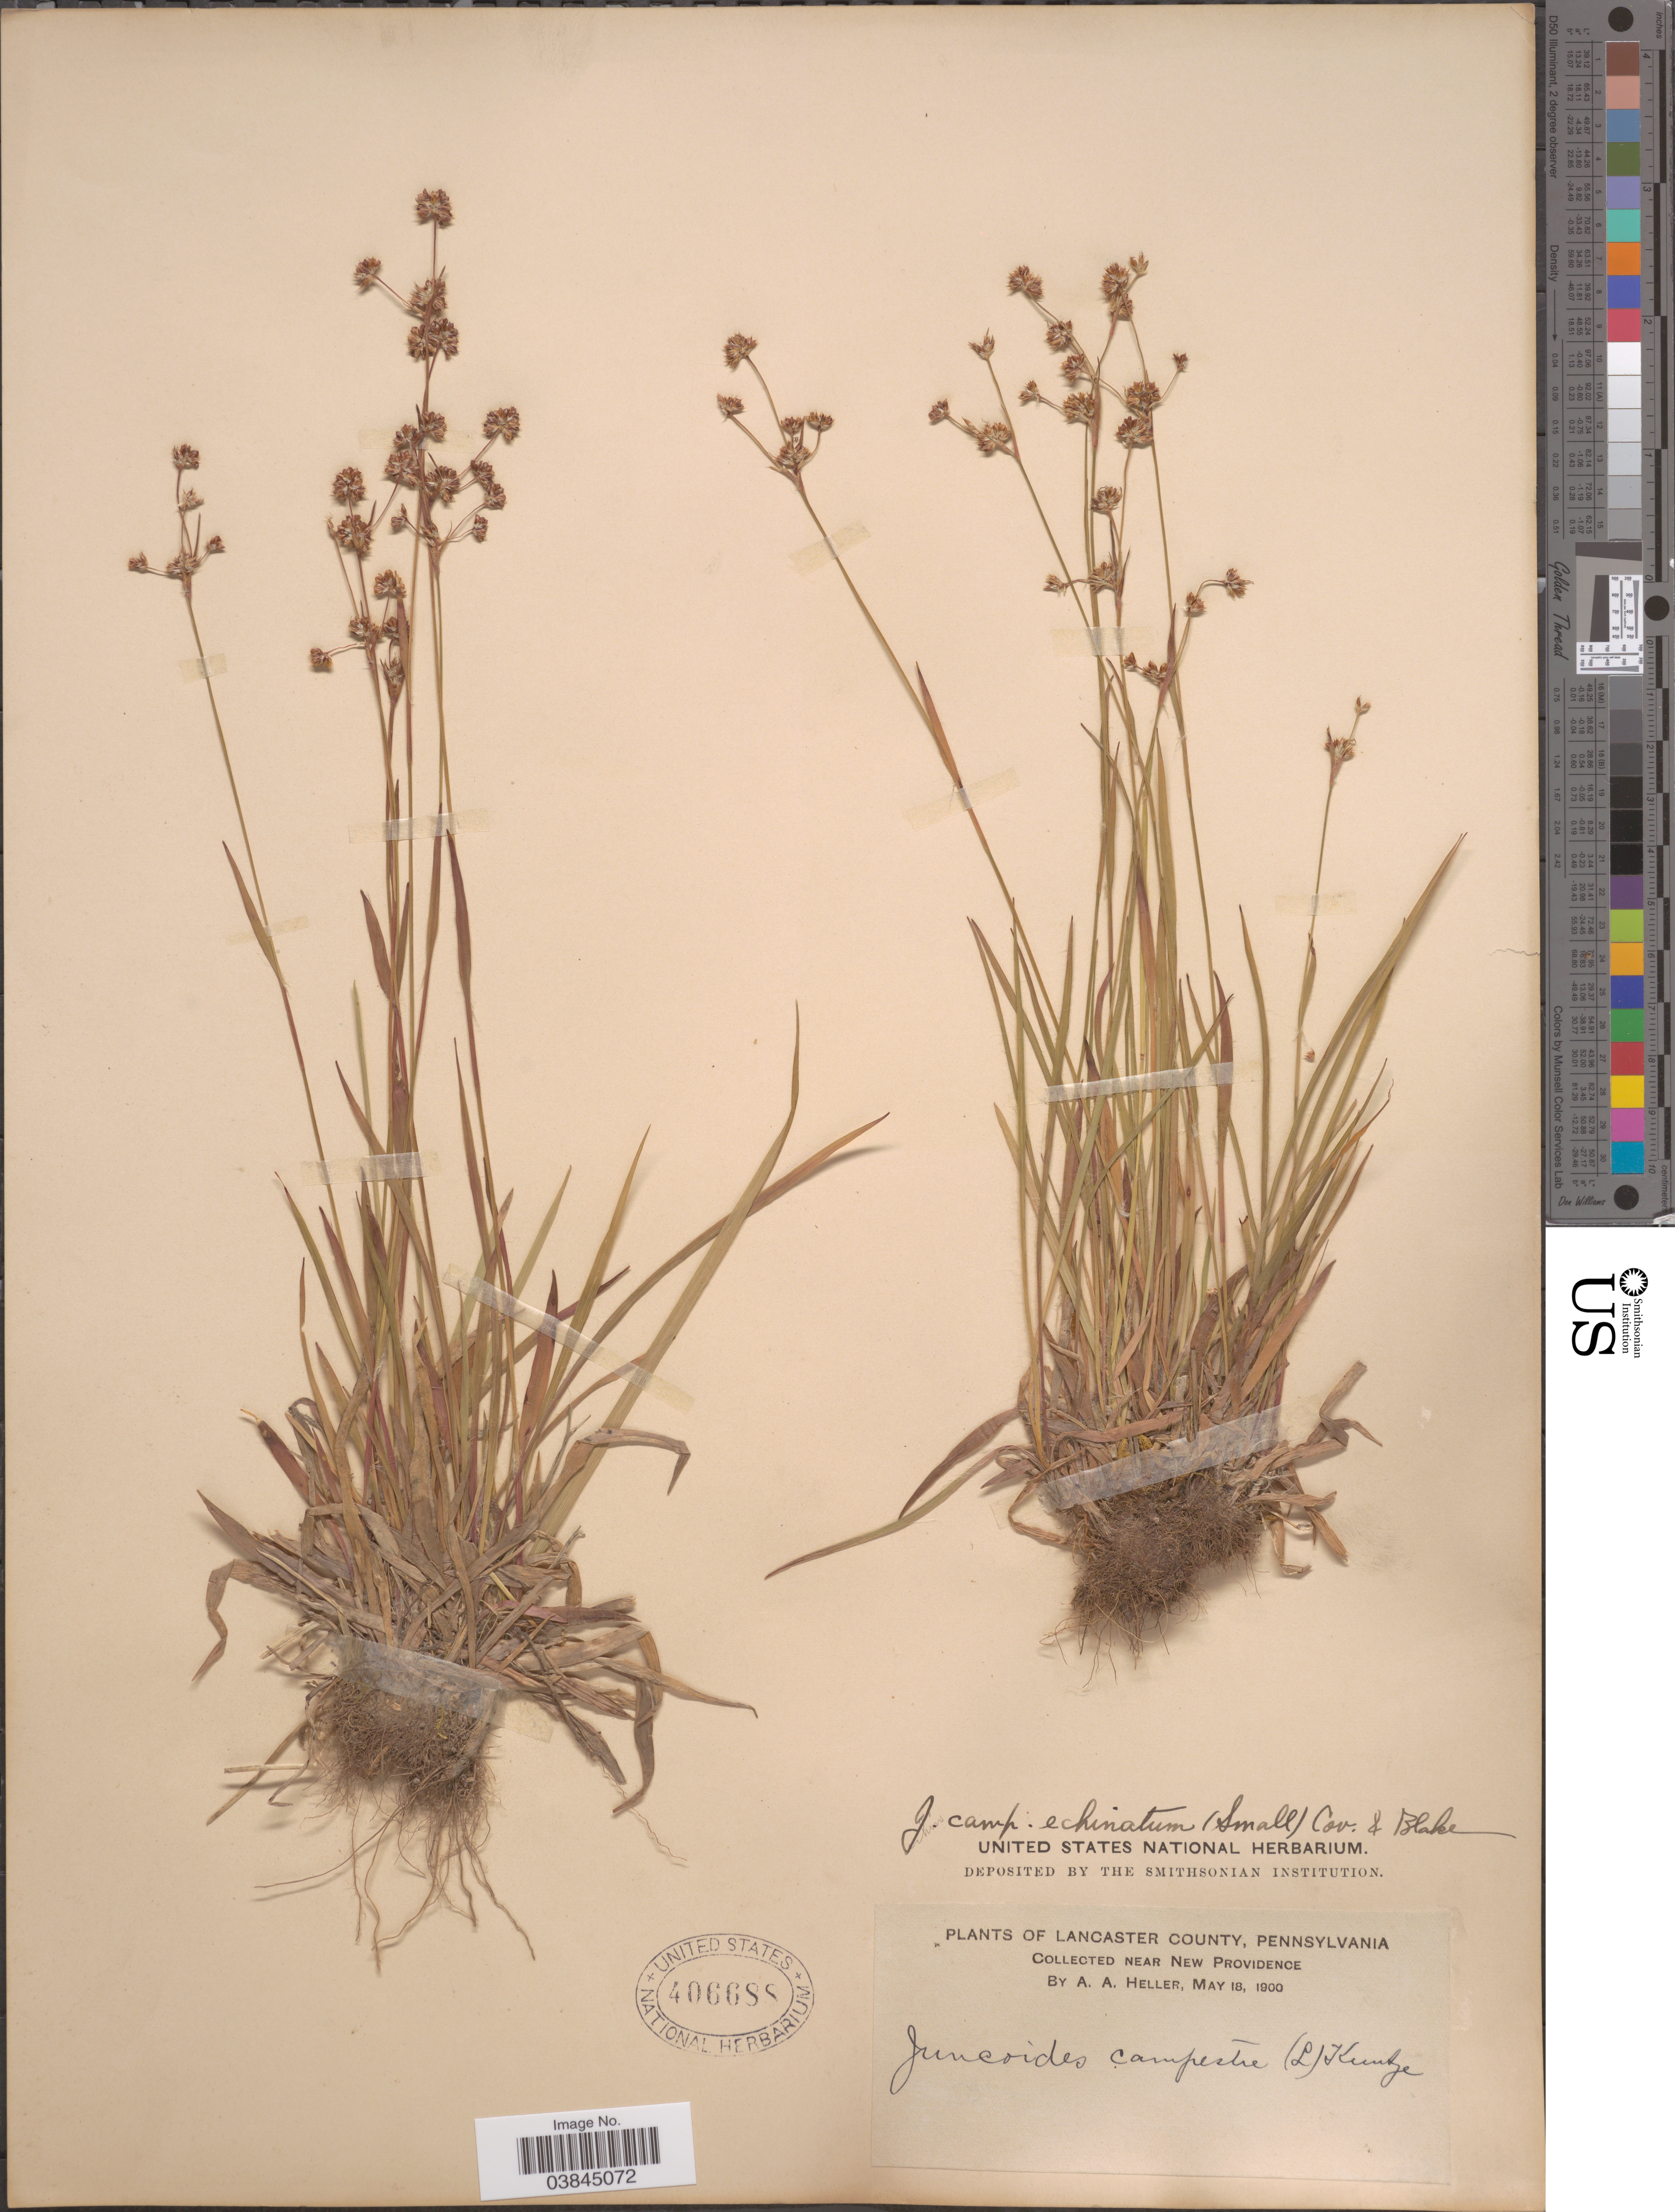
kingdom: Plantae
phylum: Tracheophyta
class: Liliopsida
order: Poales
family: Juncaceae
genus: Luzula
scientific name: Luzula campestris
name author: (L.) DC.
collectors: A. A. Heller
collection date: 1900-05-18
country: United States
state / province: Pennsylvania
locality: Lancaster County. Near New Providence.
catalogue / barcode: US 406688